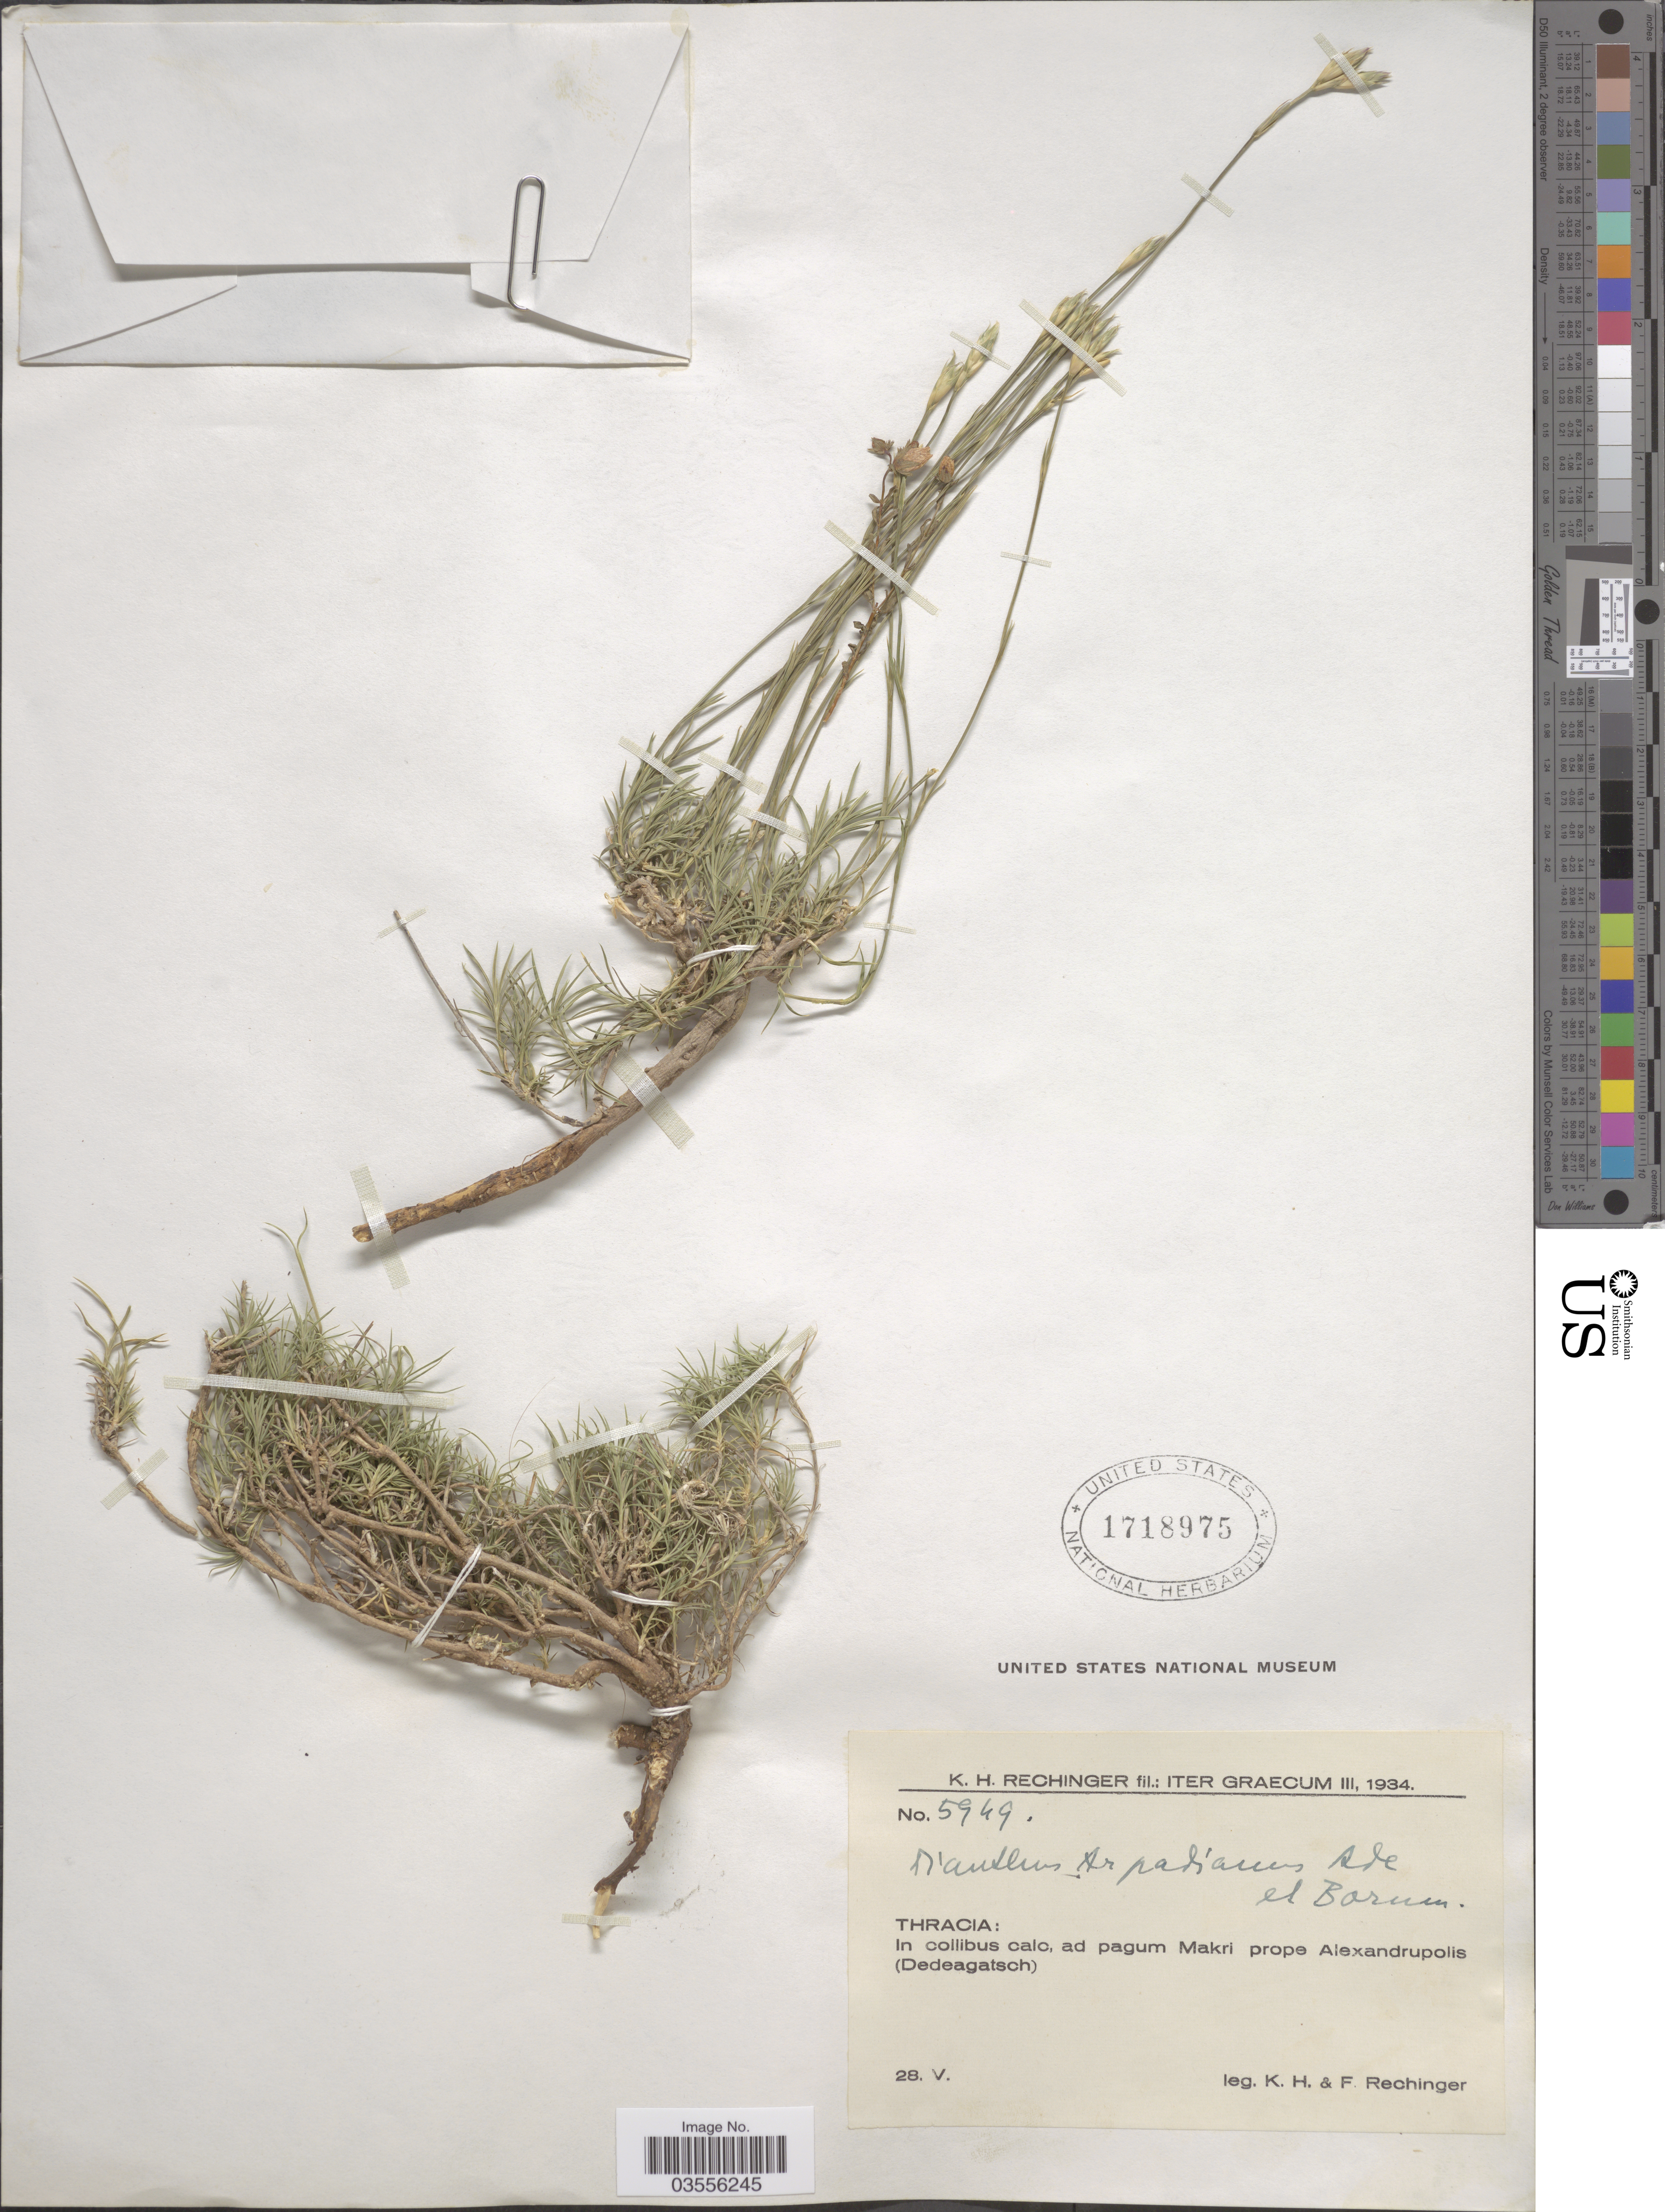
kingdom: Plantae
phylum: Tracheophyta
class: Magnoliopsida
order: Caryophyllales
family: Caryophyllaceae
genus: Dianthus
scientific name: Dianthus arpadianus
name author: Ade & Bornm.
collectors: K. H. Rechinger & F. Rechinger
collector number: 5949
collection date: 1934-05-28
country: Greece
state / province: East Macedonia and Thrace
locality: Thracia: In collibus calc. ad pagum Makri prope Aleandrupolis (Dedeagatsch).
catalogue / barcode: US 1718975